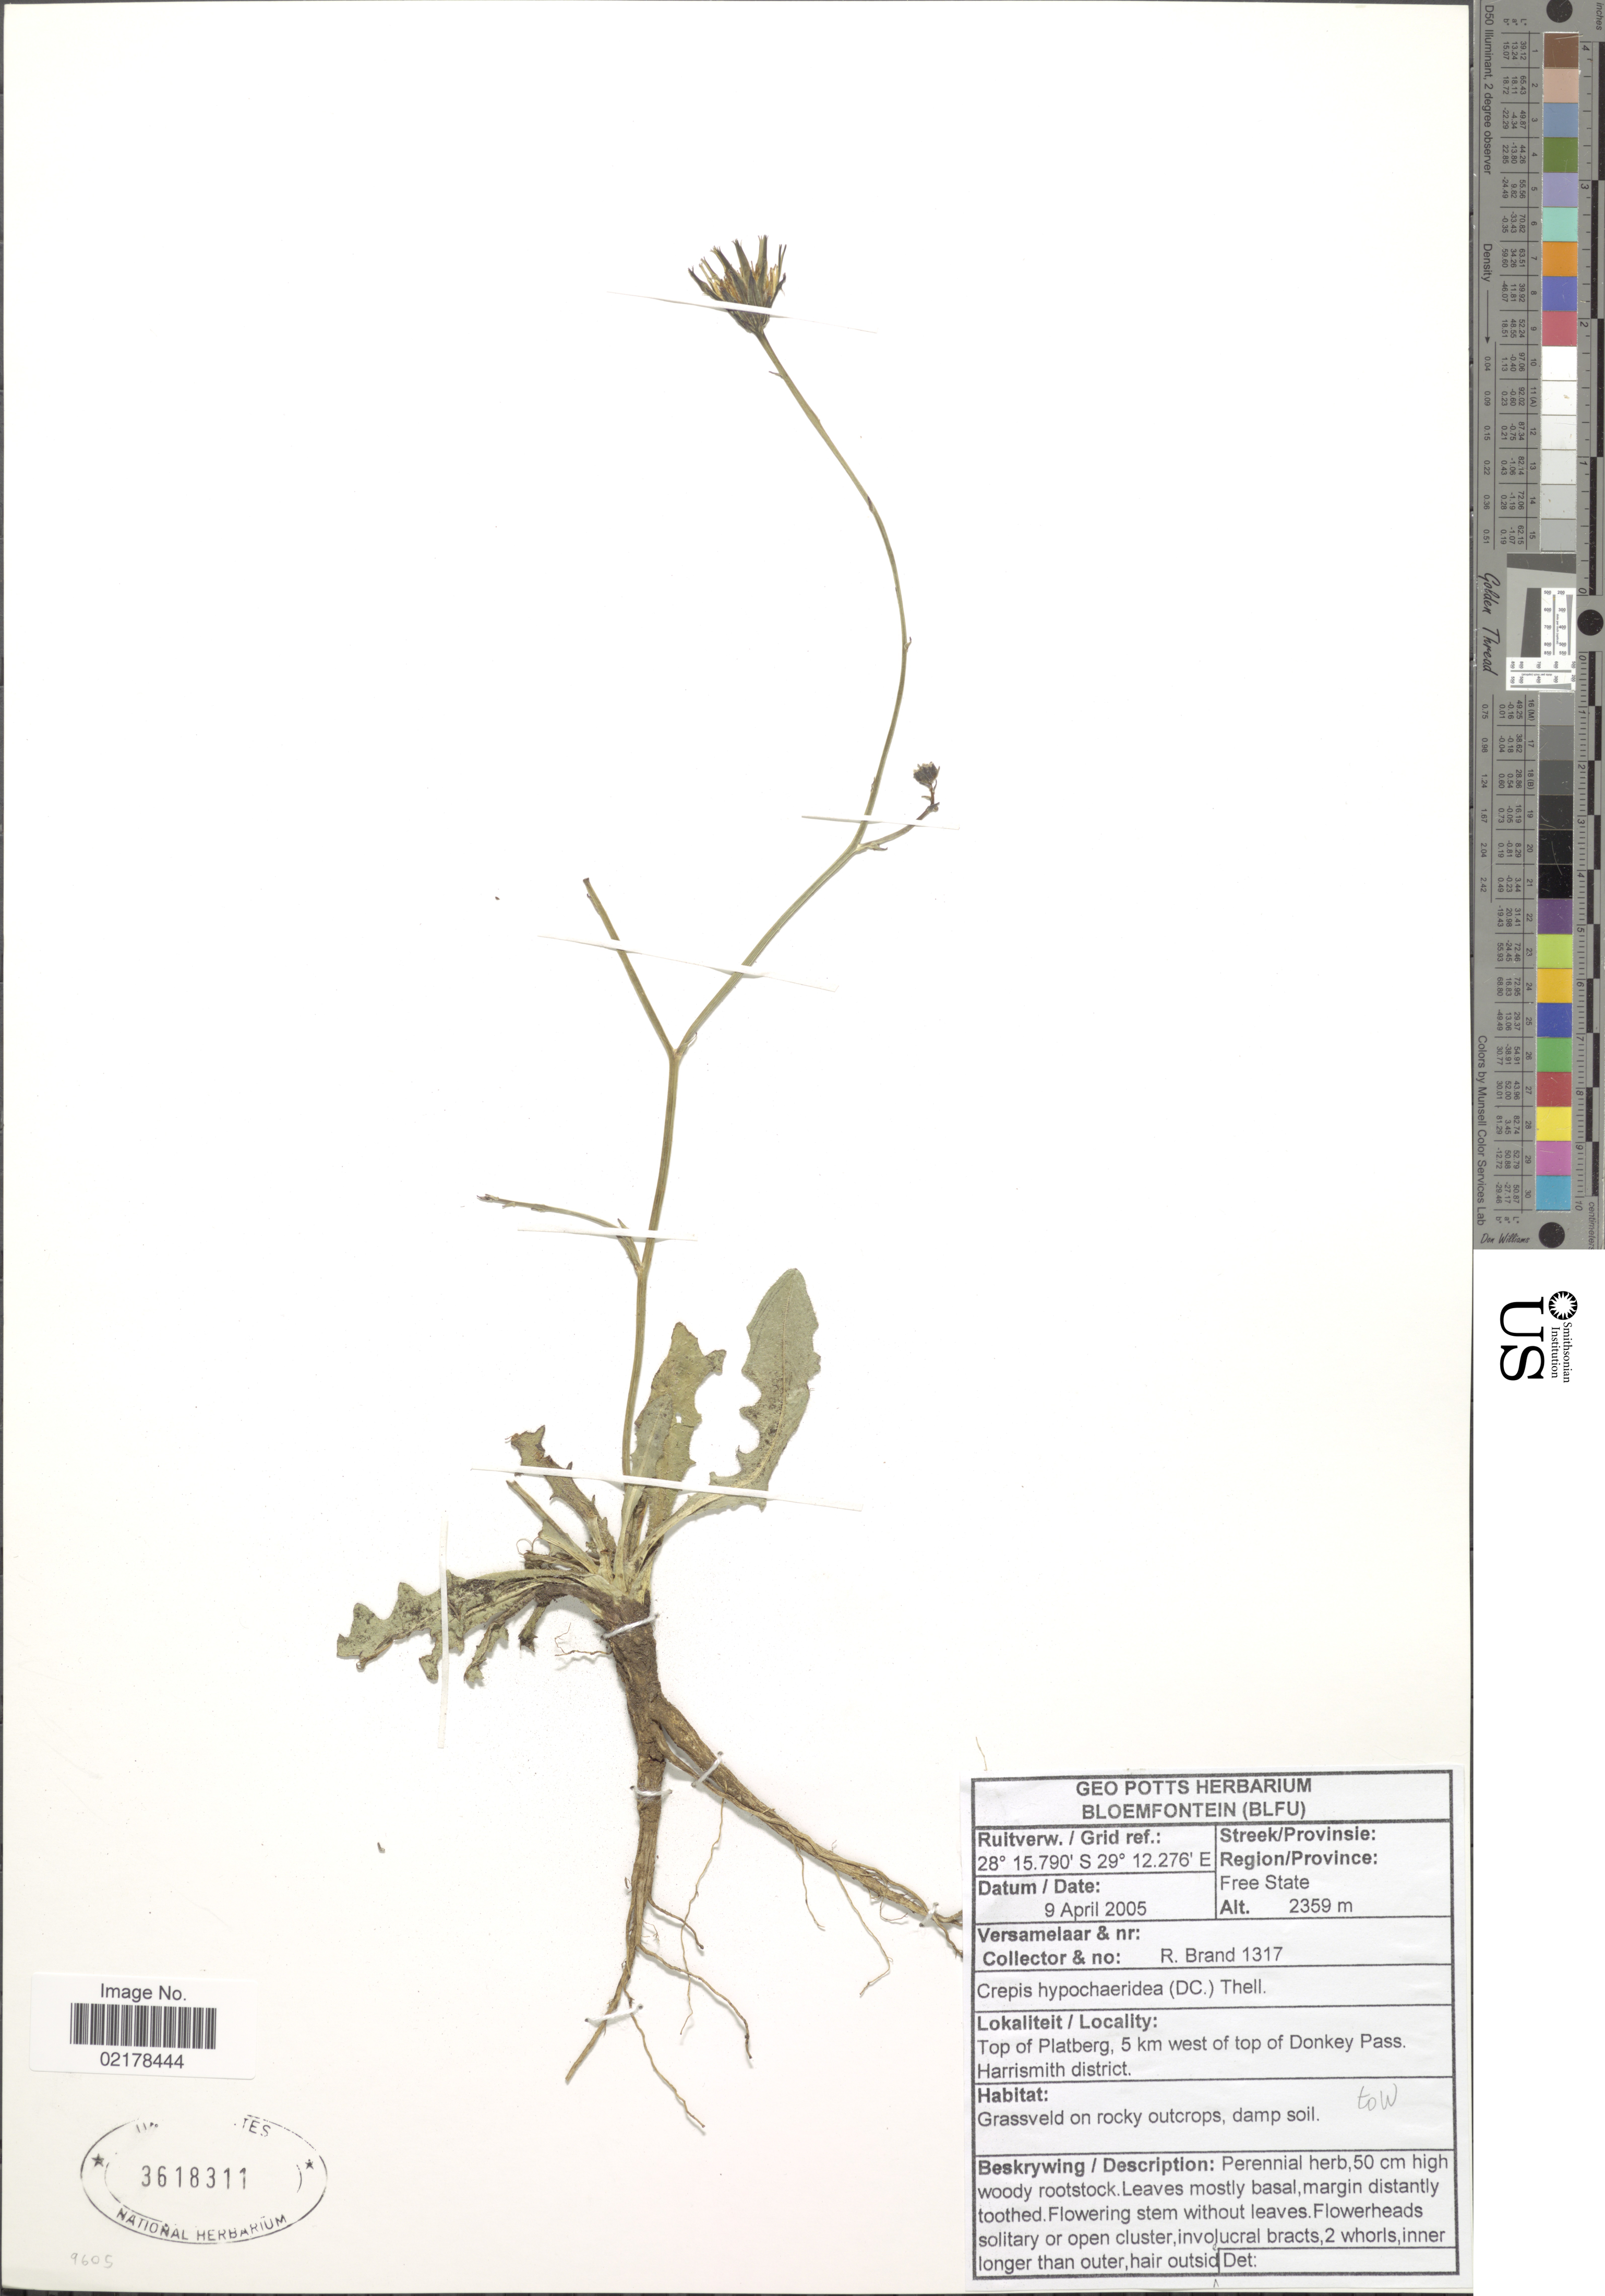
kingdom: Plantae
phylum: Tracheophyta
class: Magnoliopsida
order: Asterales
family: Asteraceae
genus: Crepis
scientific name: Crepis hypochaeridea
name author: (DC.) Thell.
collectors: R. Brand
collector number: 1317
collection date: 2005-04-09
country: South Africa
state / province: Free State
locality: Top of Platberg, 5 km west of top of Donkey Pass. Harrismith district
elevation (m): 2359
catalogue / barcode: US 3618311